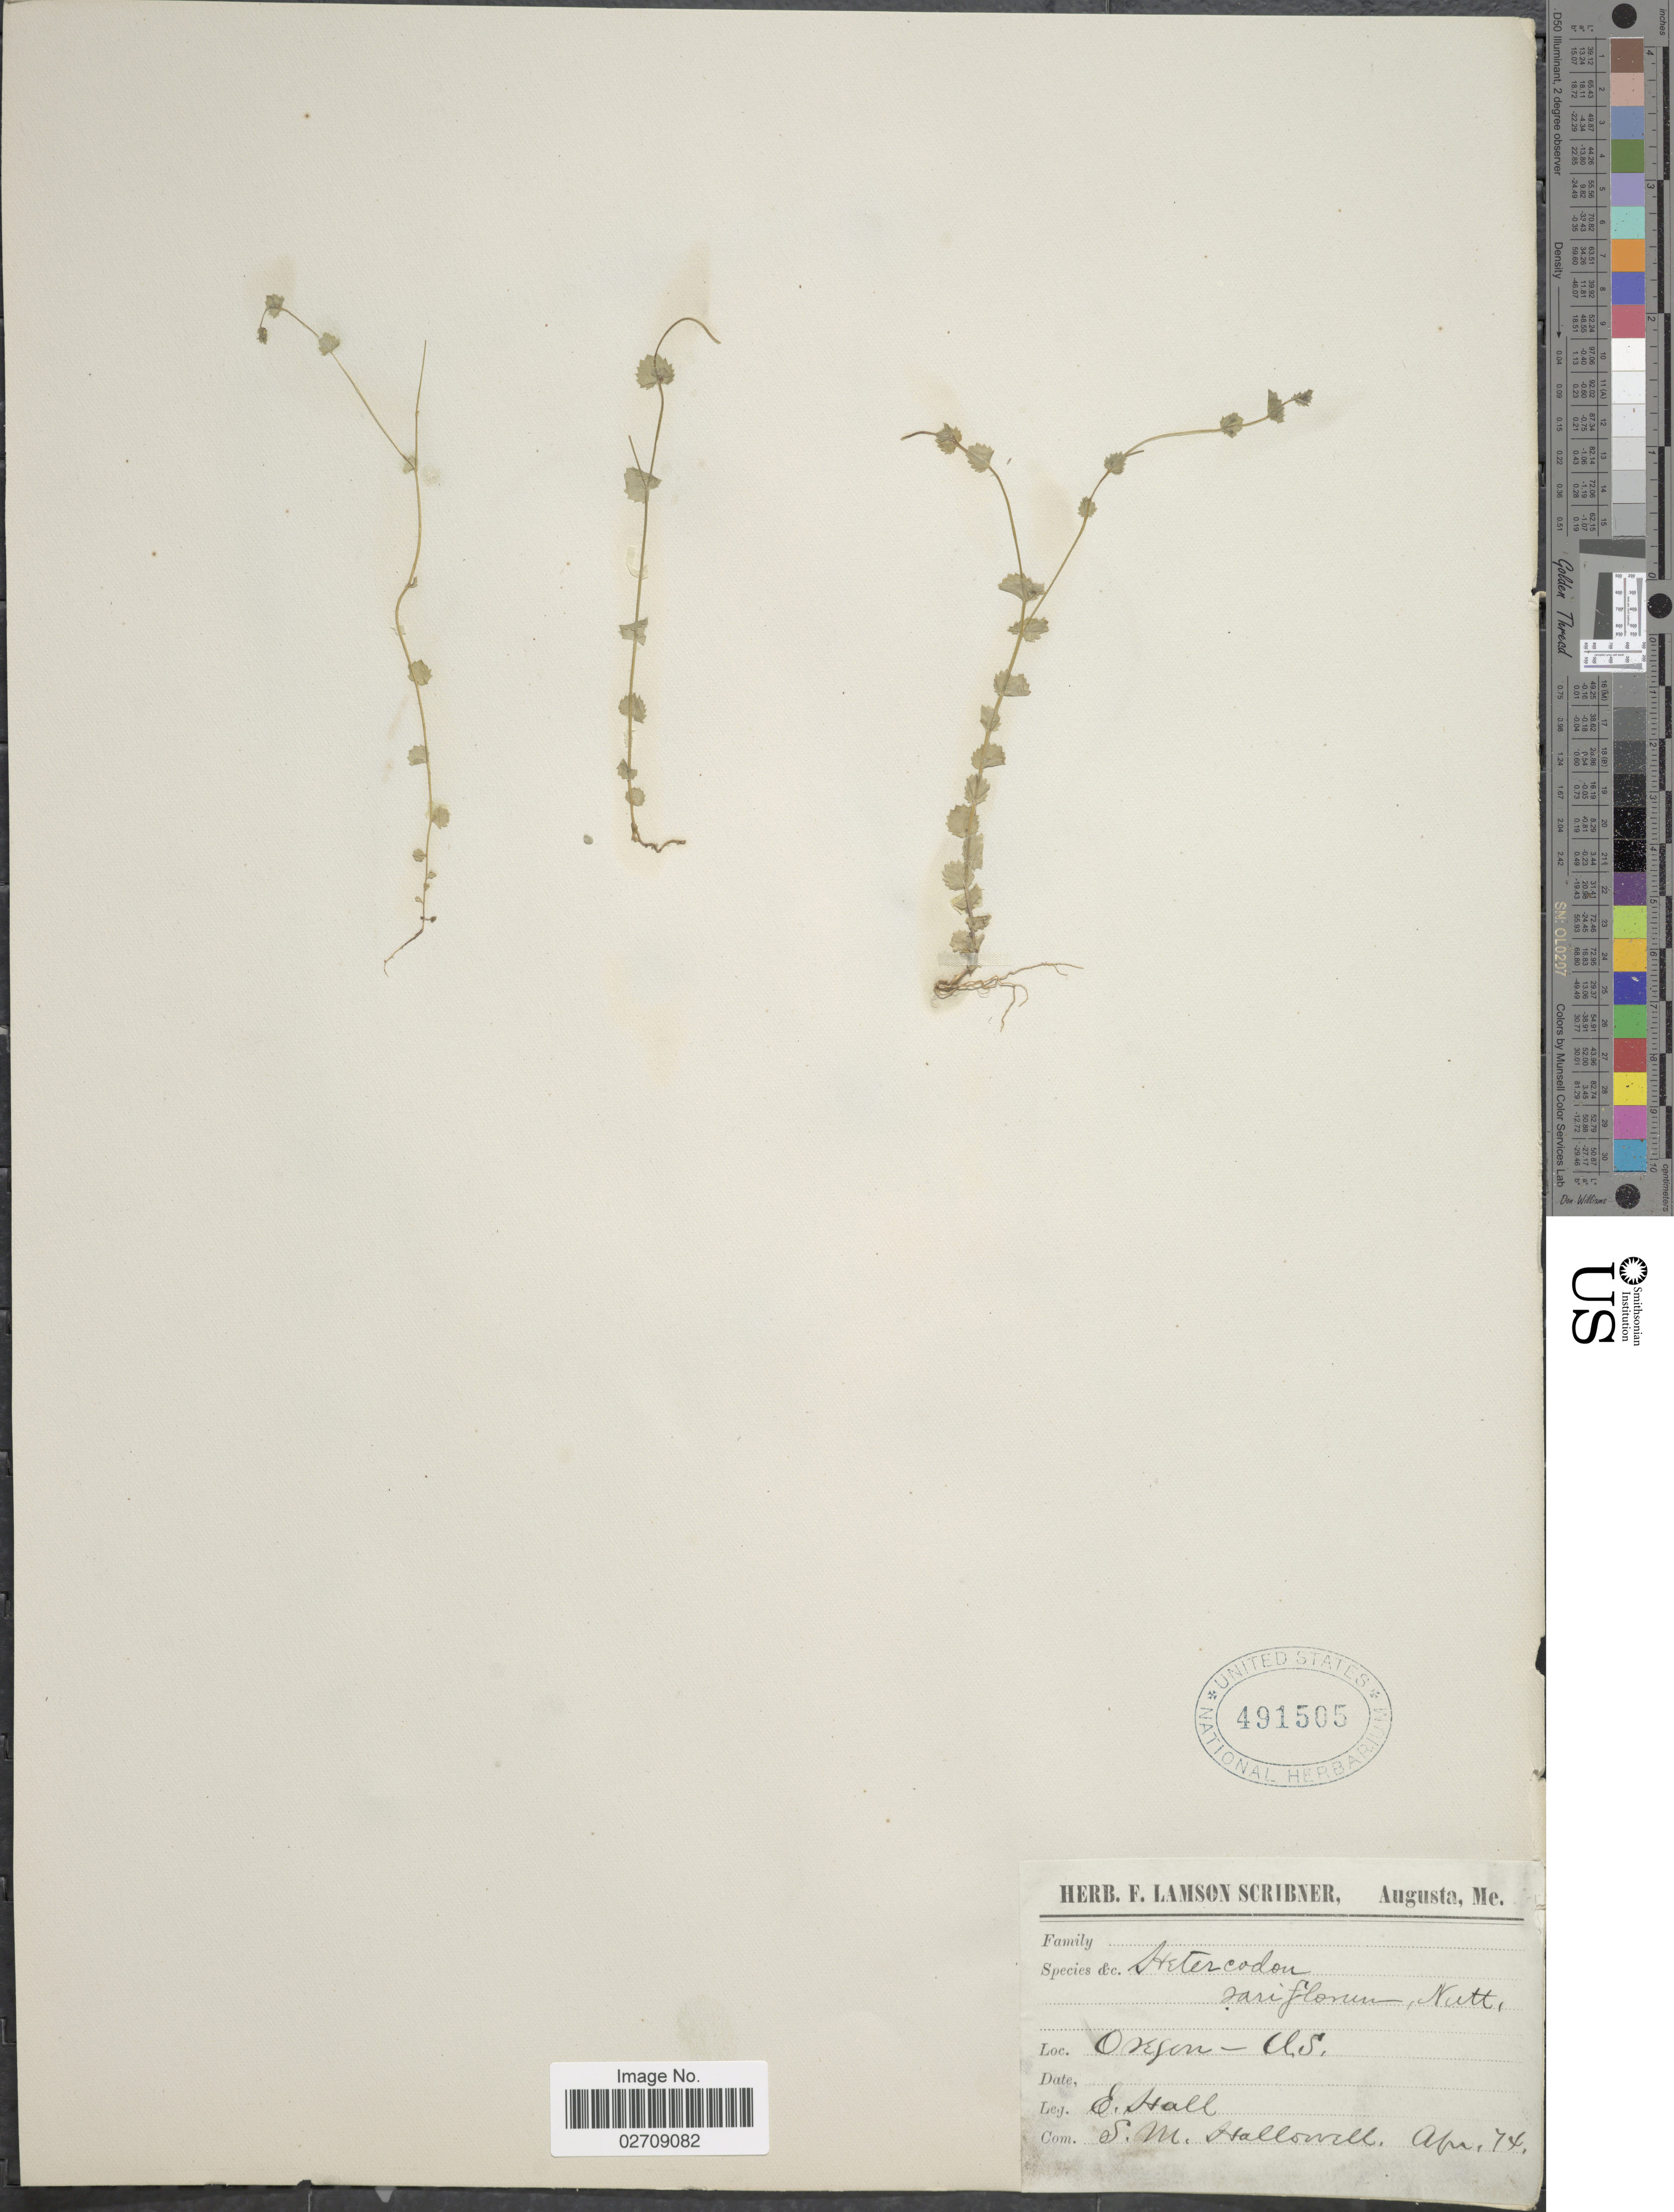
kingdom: Plantae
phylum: Tracheophyta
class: Magnoliopsida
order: Asterales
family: Campanulaceae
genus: Heterocodon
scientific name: Heterocodon rariflorum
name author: Nutt.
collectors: E. Hall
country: United States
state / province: Oregon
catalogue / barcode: US 491505